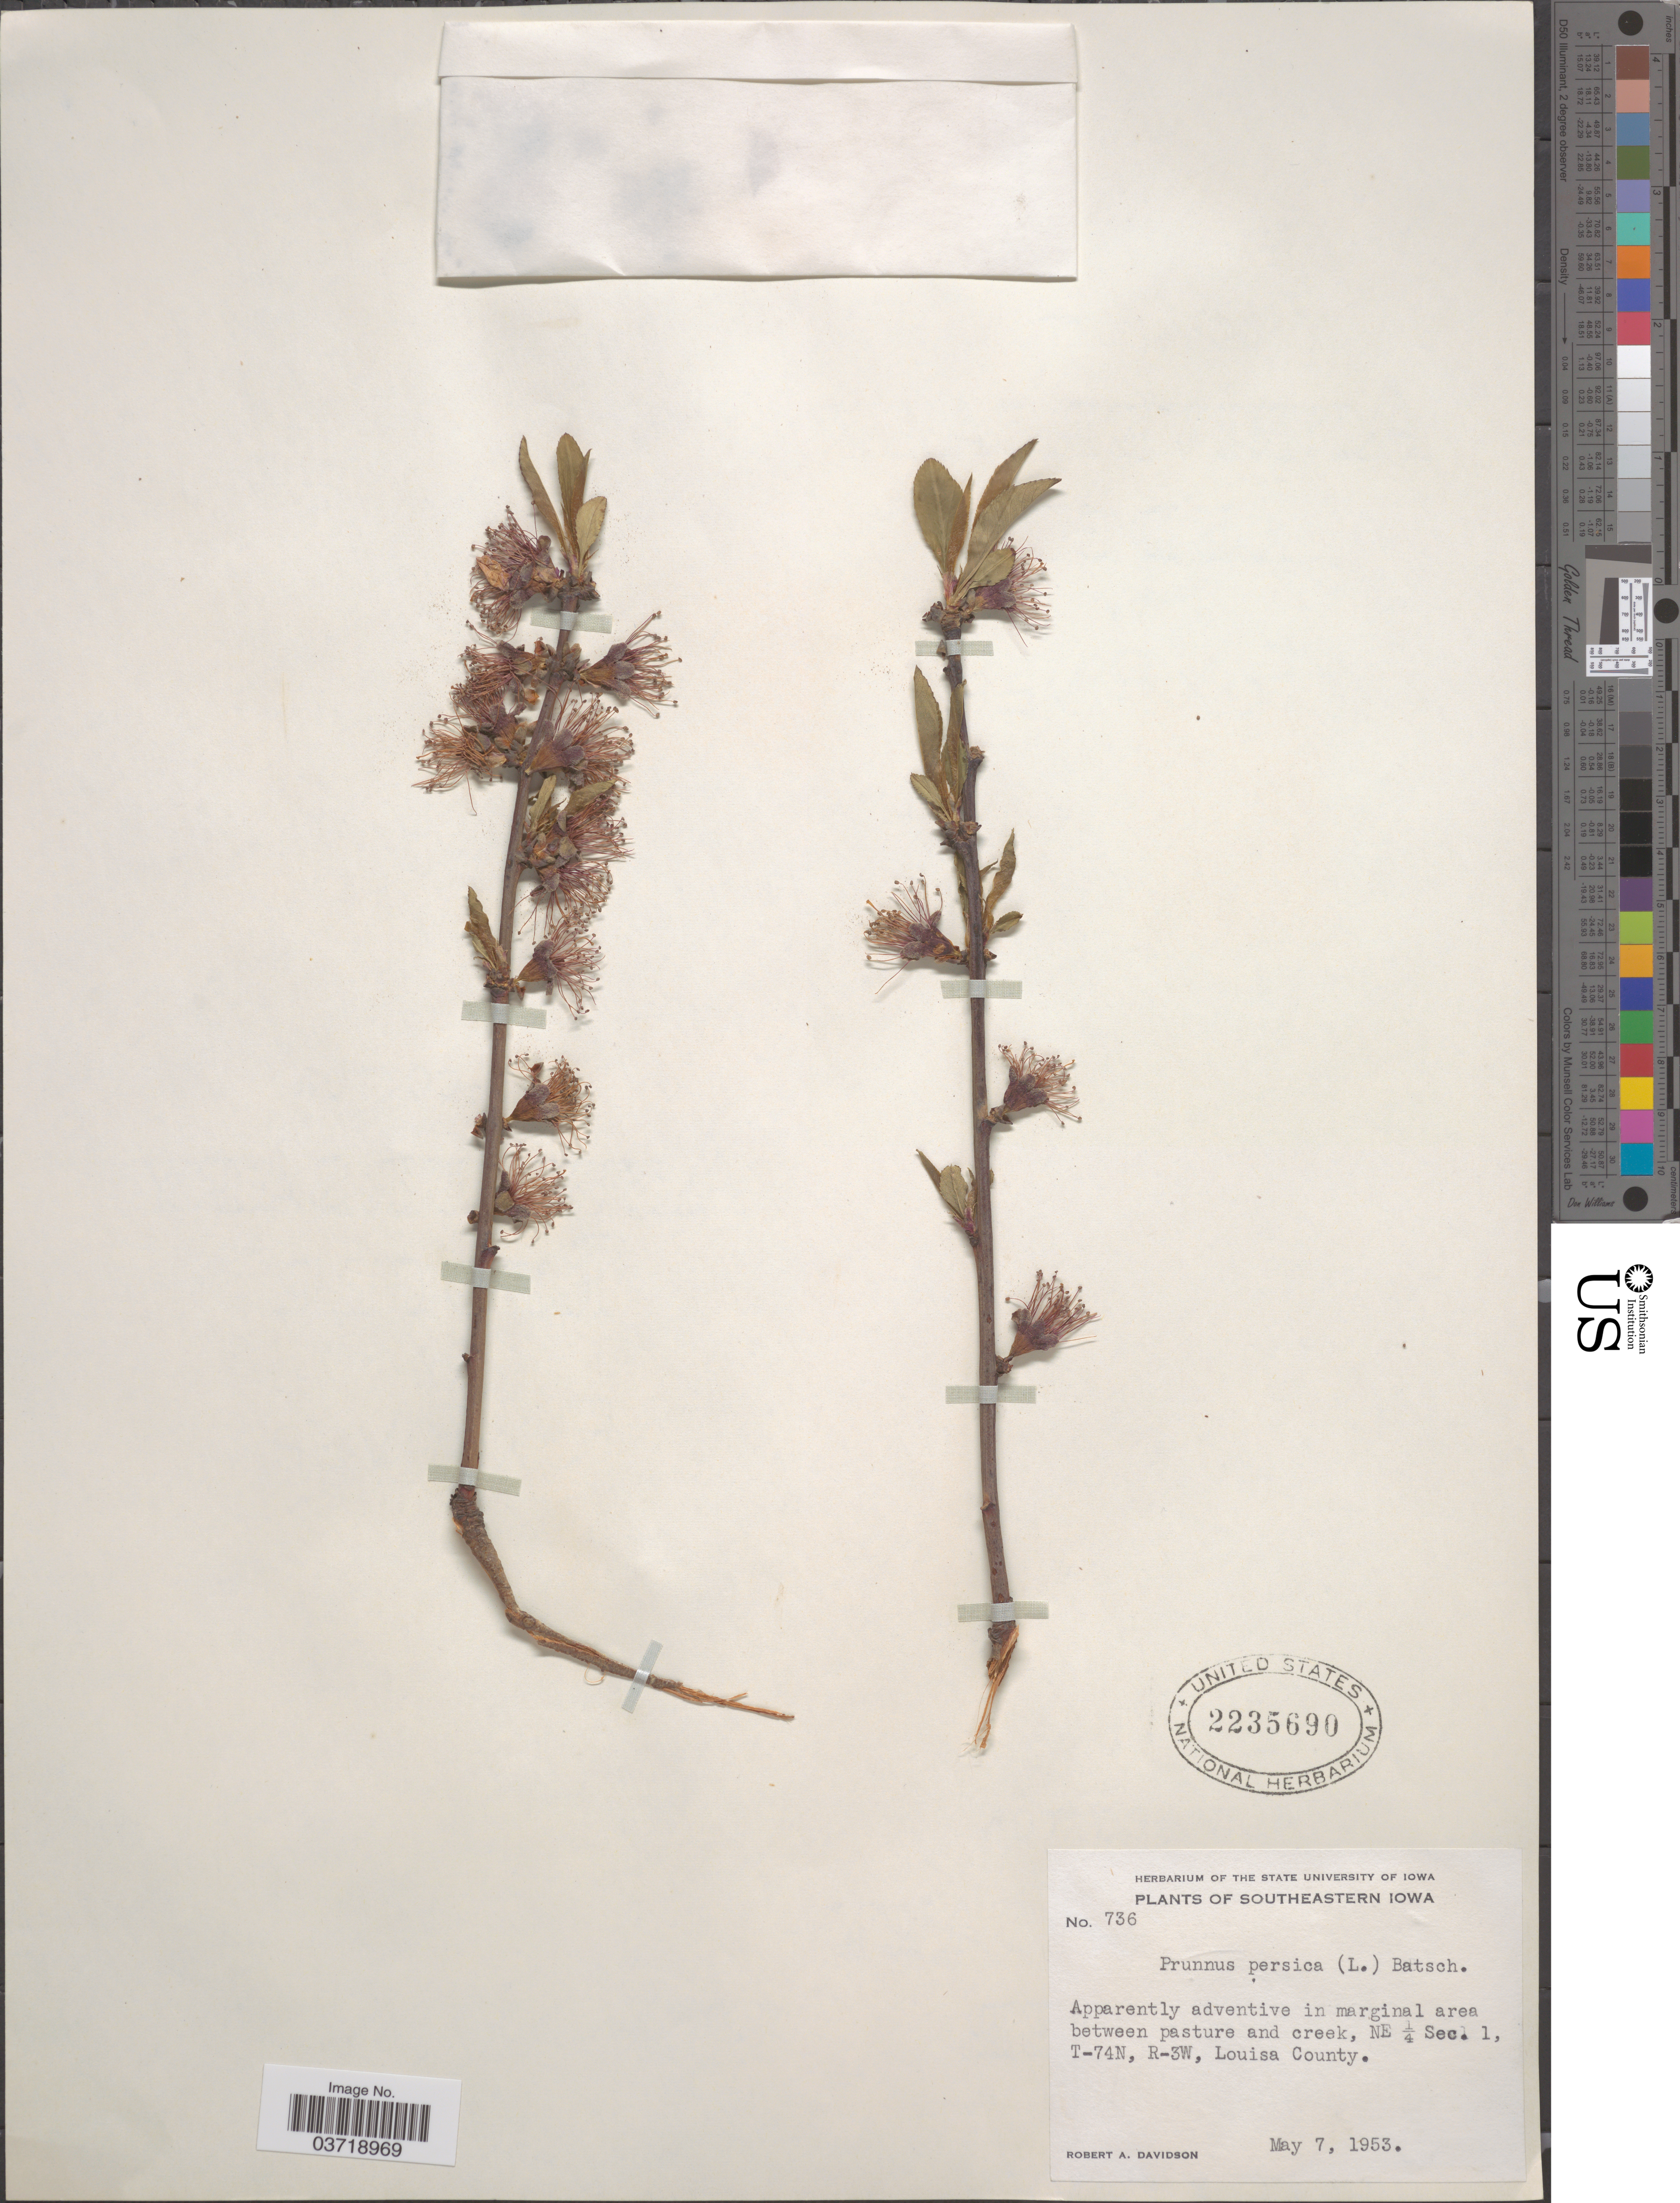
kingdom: Plantae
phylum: Tracheophyta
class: Magnoliopsida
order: Rosales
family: Rosaceae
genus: Prunus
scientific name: Prunus persica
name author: (L.) Batsch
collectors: R. A. Davidson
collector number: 736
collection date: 1953-05-07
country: United States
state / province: Iowa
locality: Southeastern Iowa. NE ¼ Sec. 1, T-74N, R-3W, Louisa County.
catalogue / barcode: US 2235690